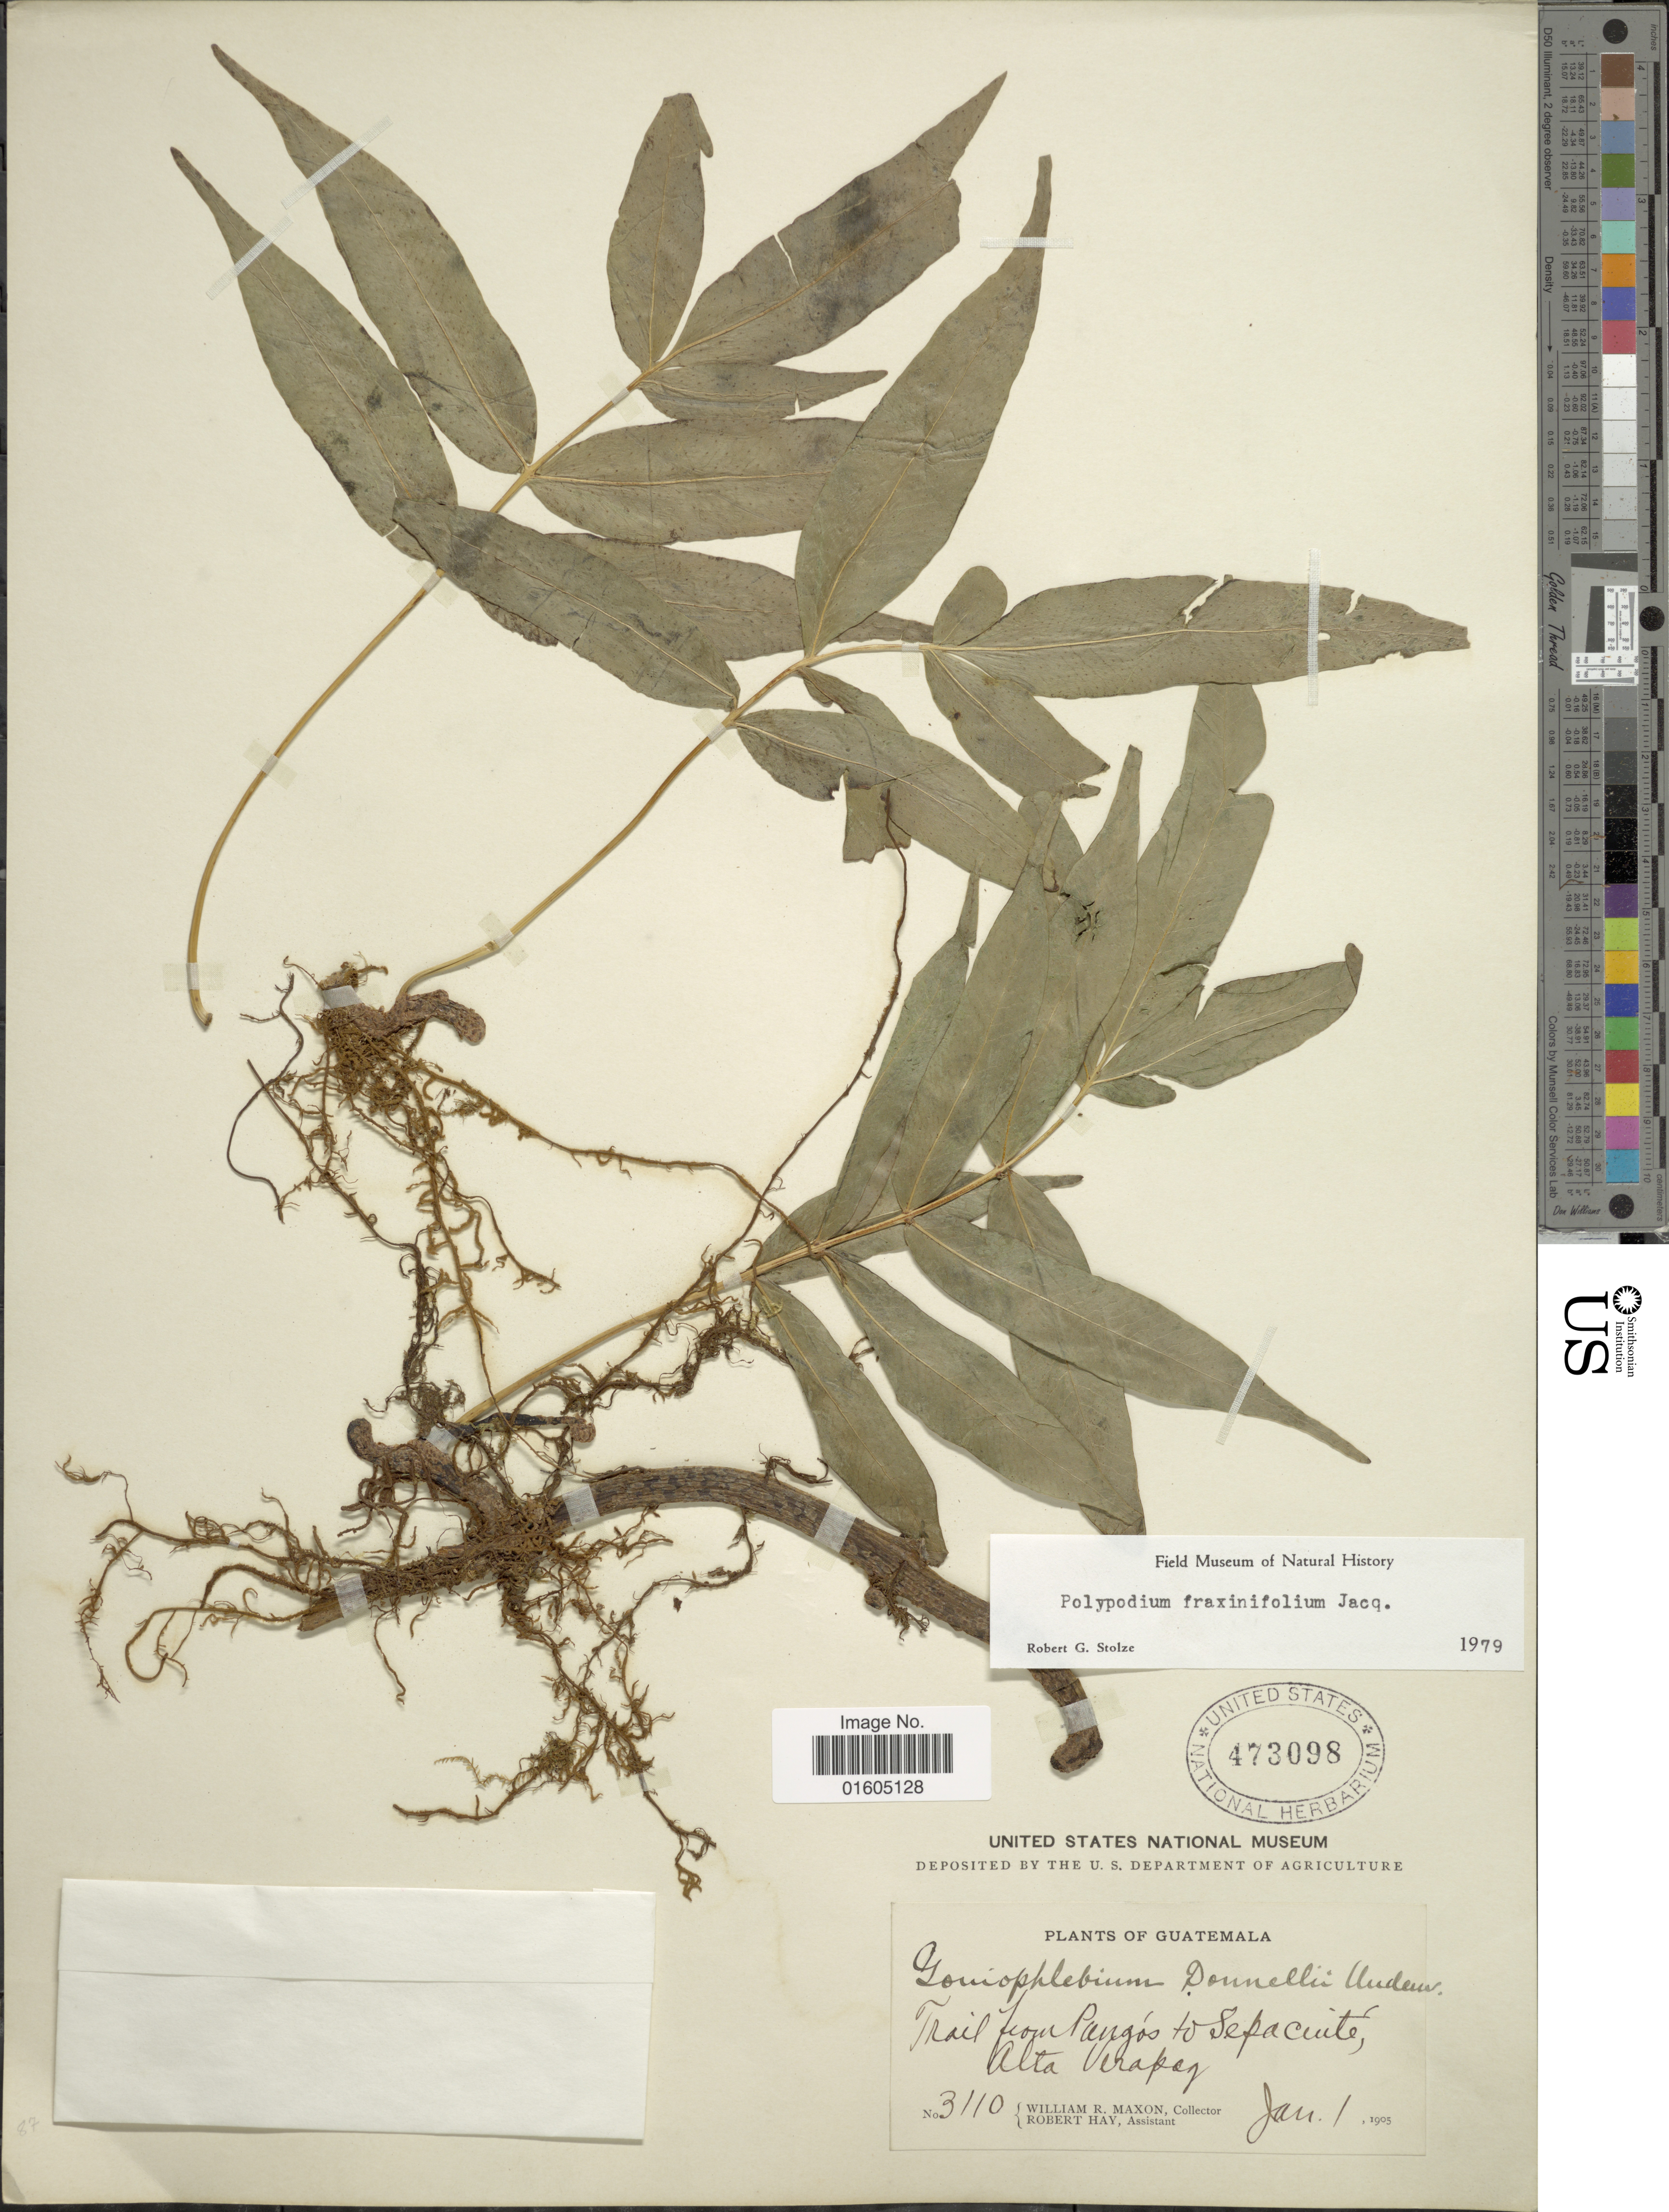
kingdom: Plantae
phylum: Tracheophyta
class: Polypodiopsida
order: Polypodiales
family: Polypodiaceae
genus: Serpocaulon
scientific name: Serpocaulon fraxinifolium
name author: (Jacq.) A.R. Sm.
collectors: W. R. Maxon & R. H. Hay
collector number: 3110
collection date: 1905-01-01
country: Guatemala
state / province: Alta Verapaz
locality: Guatemala. Trail from Pangos to Sapacuite.Alta Verapaz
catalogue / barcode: US 473098